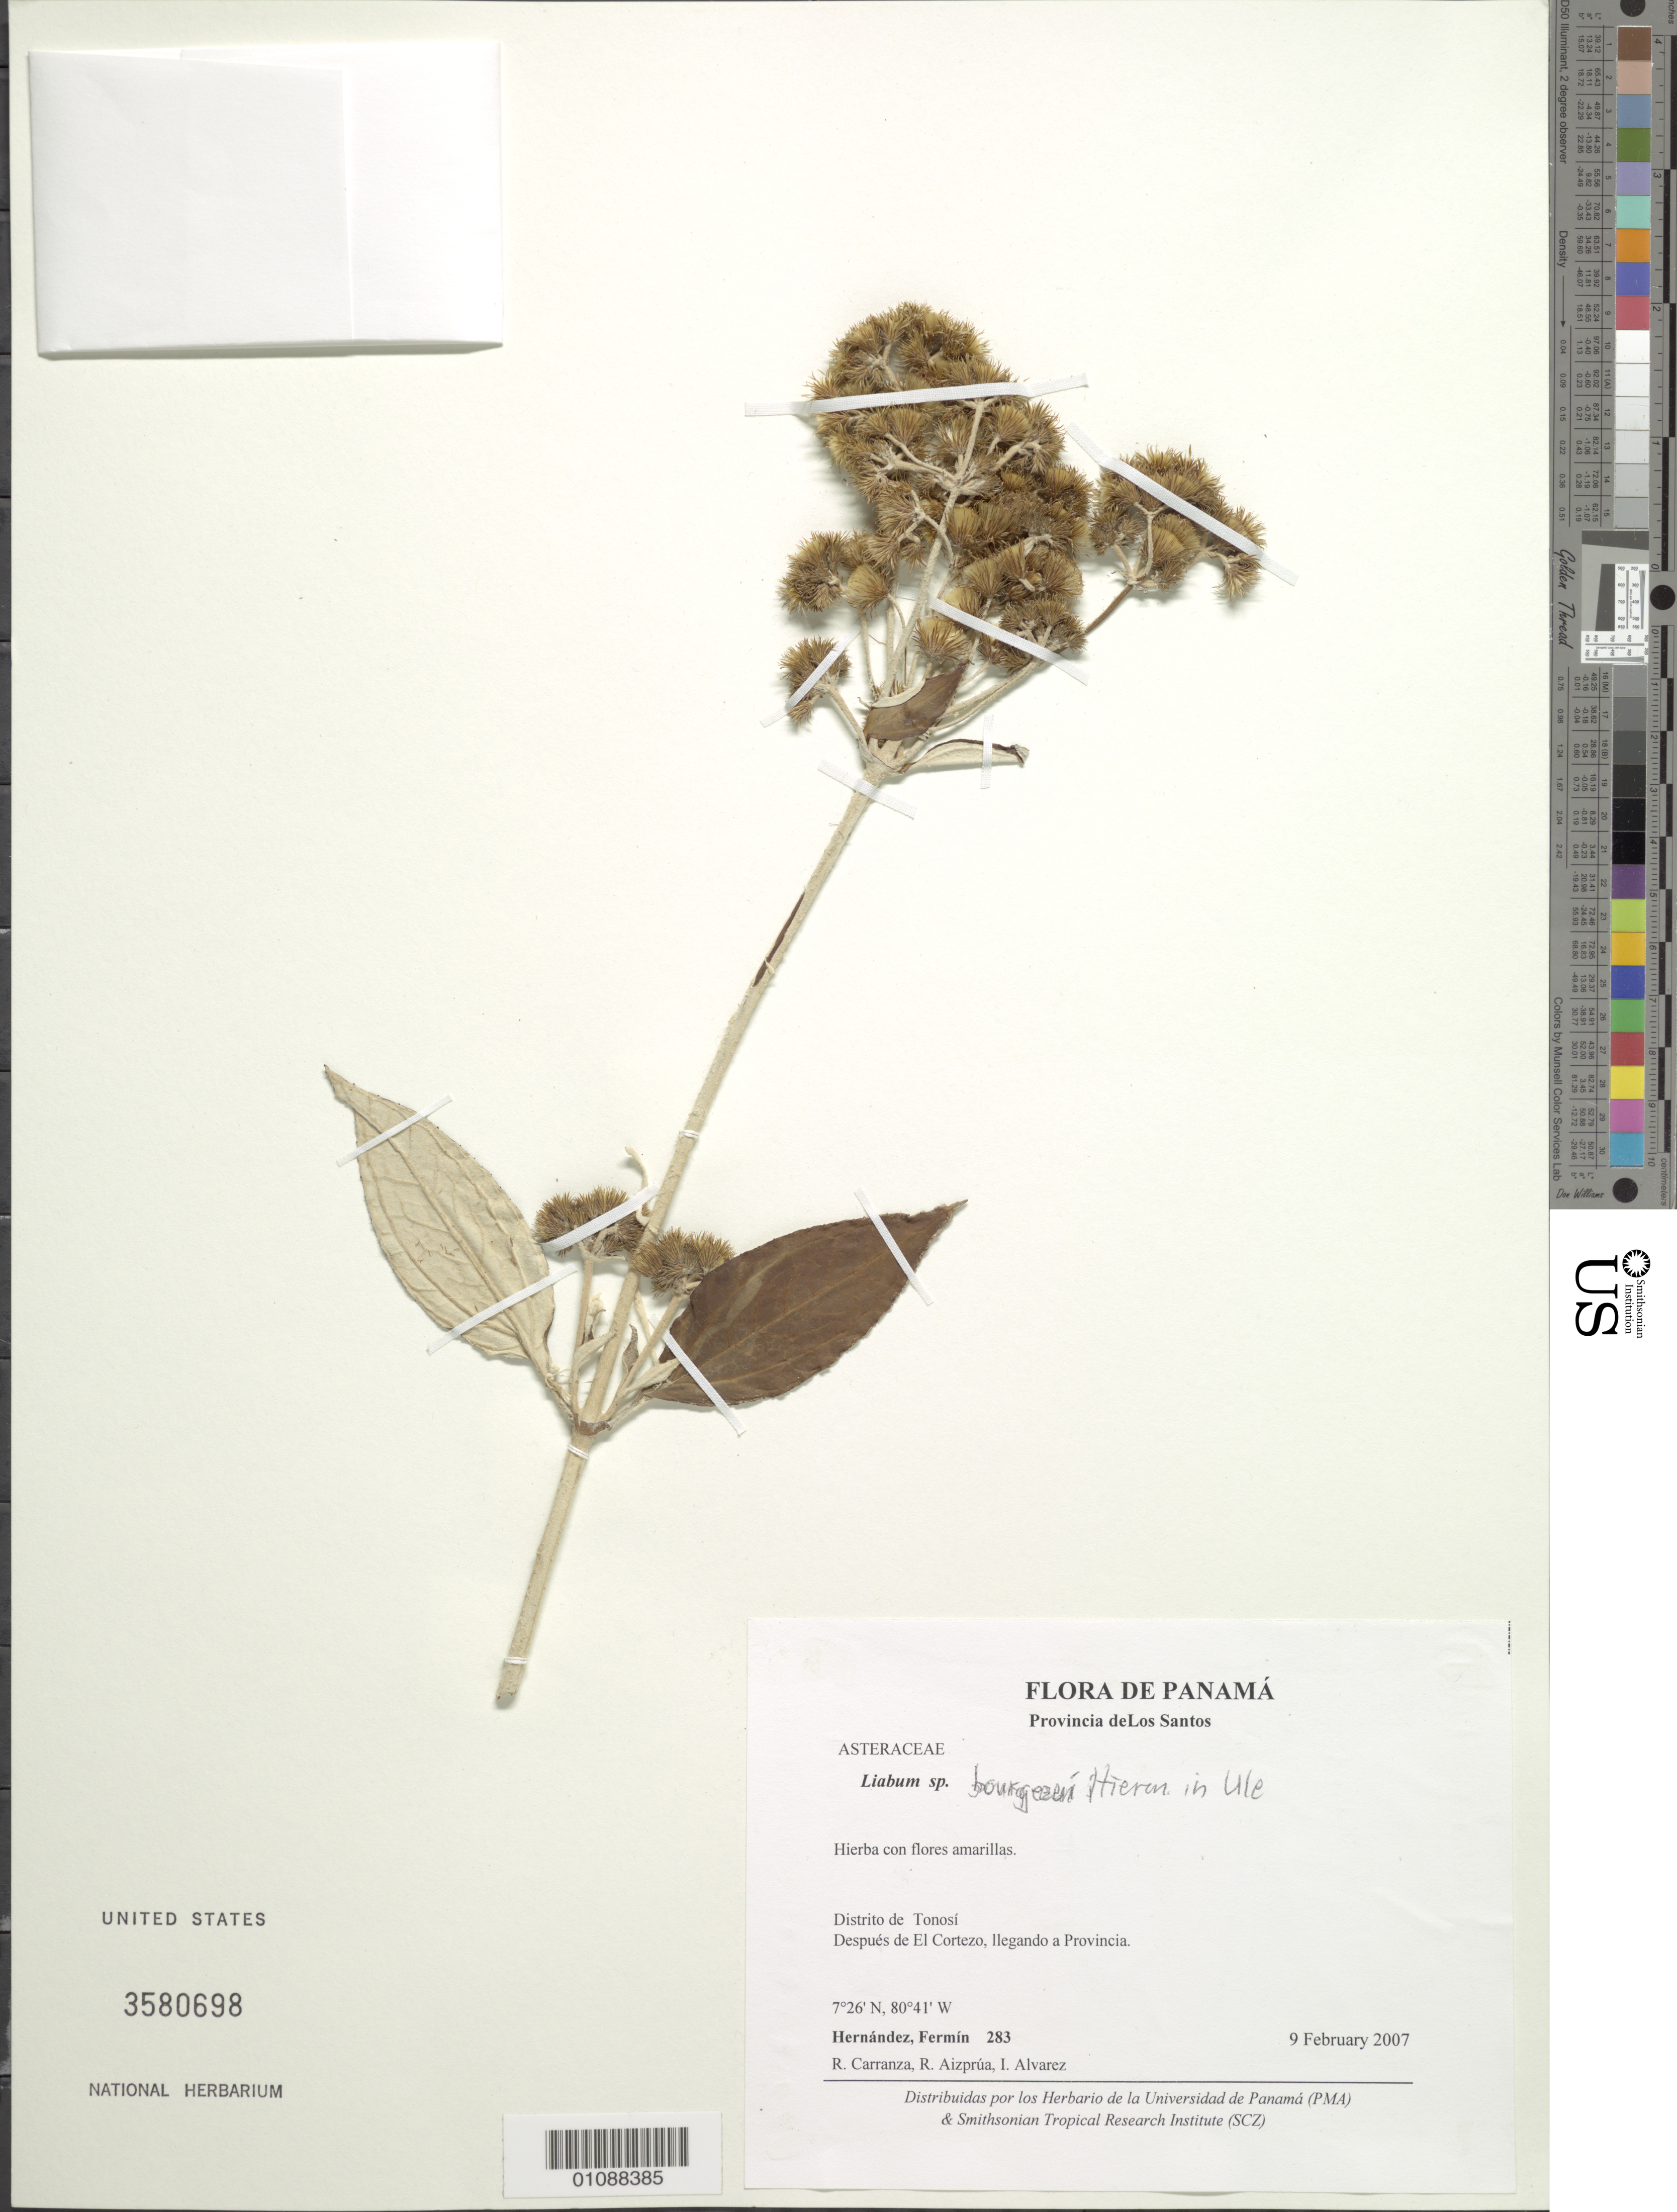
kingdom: Plantae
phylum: Tracheophyta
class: Magnoliopsida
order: Asterales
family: Asteraceae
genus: Liabum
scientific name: Liabum bourgeaui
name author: Hieron.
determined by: Robinson, Harold E., (US)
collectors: F. Hernández, R. Carranza, R. Aizprúa & I. Alvarez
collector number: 283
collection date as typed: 9 February 2007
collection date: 2007-02-09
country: Panama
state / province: Los Santos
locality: Dist. de Tonosí, despues de El Cortezo, Ilegando a Provincia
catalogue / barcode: US 3580698